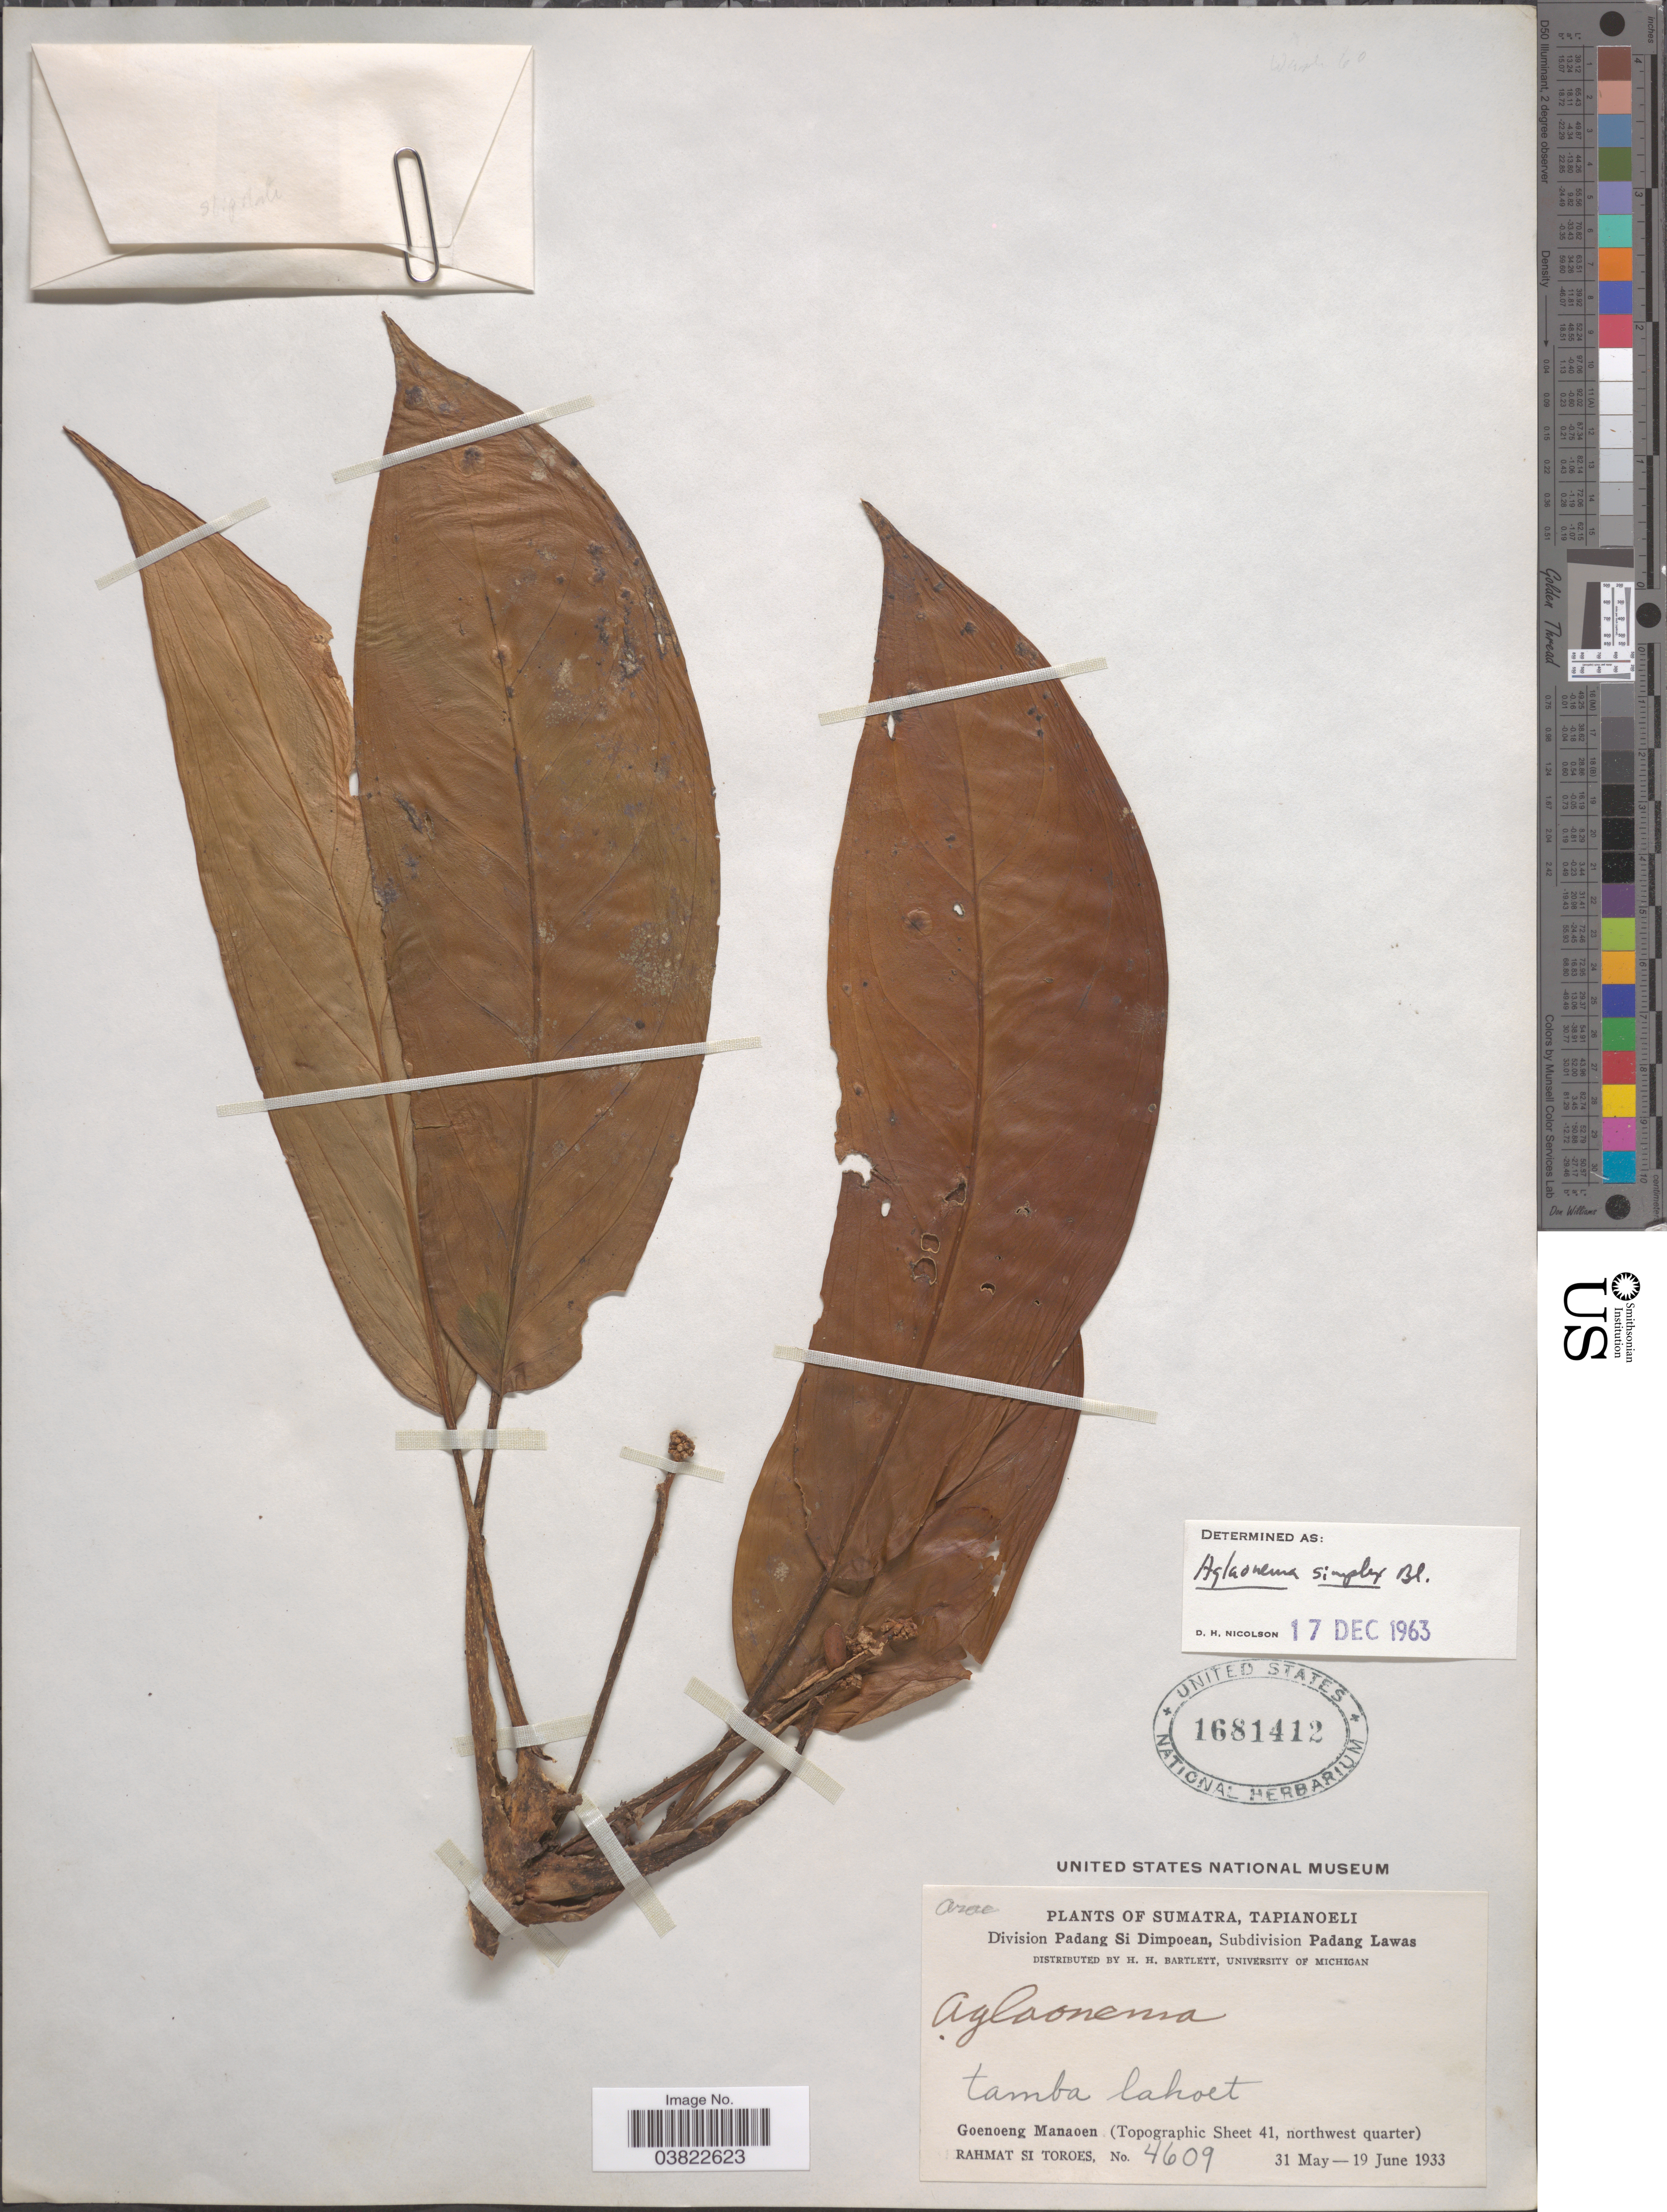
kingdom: Plantae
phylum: Tracheophyta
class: Liliopsida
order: Alismatales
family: Araceae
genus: Aglaonema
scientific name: Aglaonema simplex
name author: Blume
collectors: Rahmat Si Boeea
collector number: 4609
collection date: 1933-05-31/1933-06-19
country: Indonesia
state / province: Sumatra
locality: Tapianoeli. Division Padang Si Dimpoean, Subdivision Padang Lawas. Goenoeng Manaoen (Topographic Sheet 41, northwest quarter).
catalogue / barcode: US 1681412